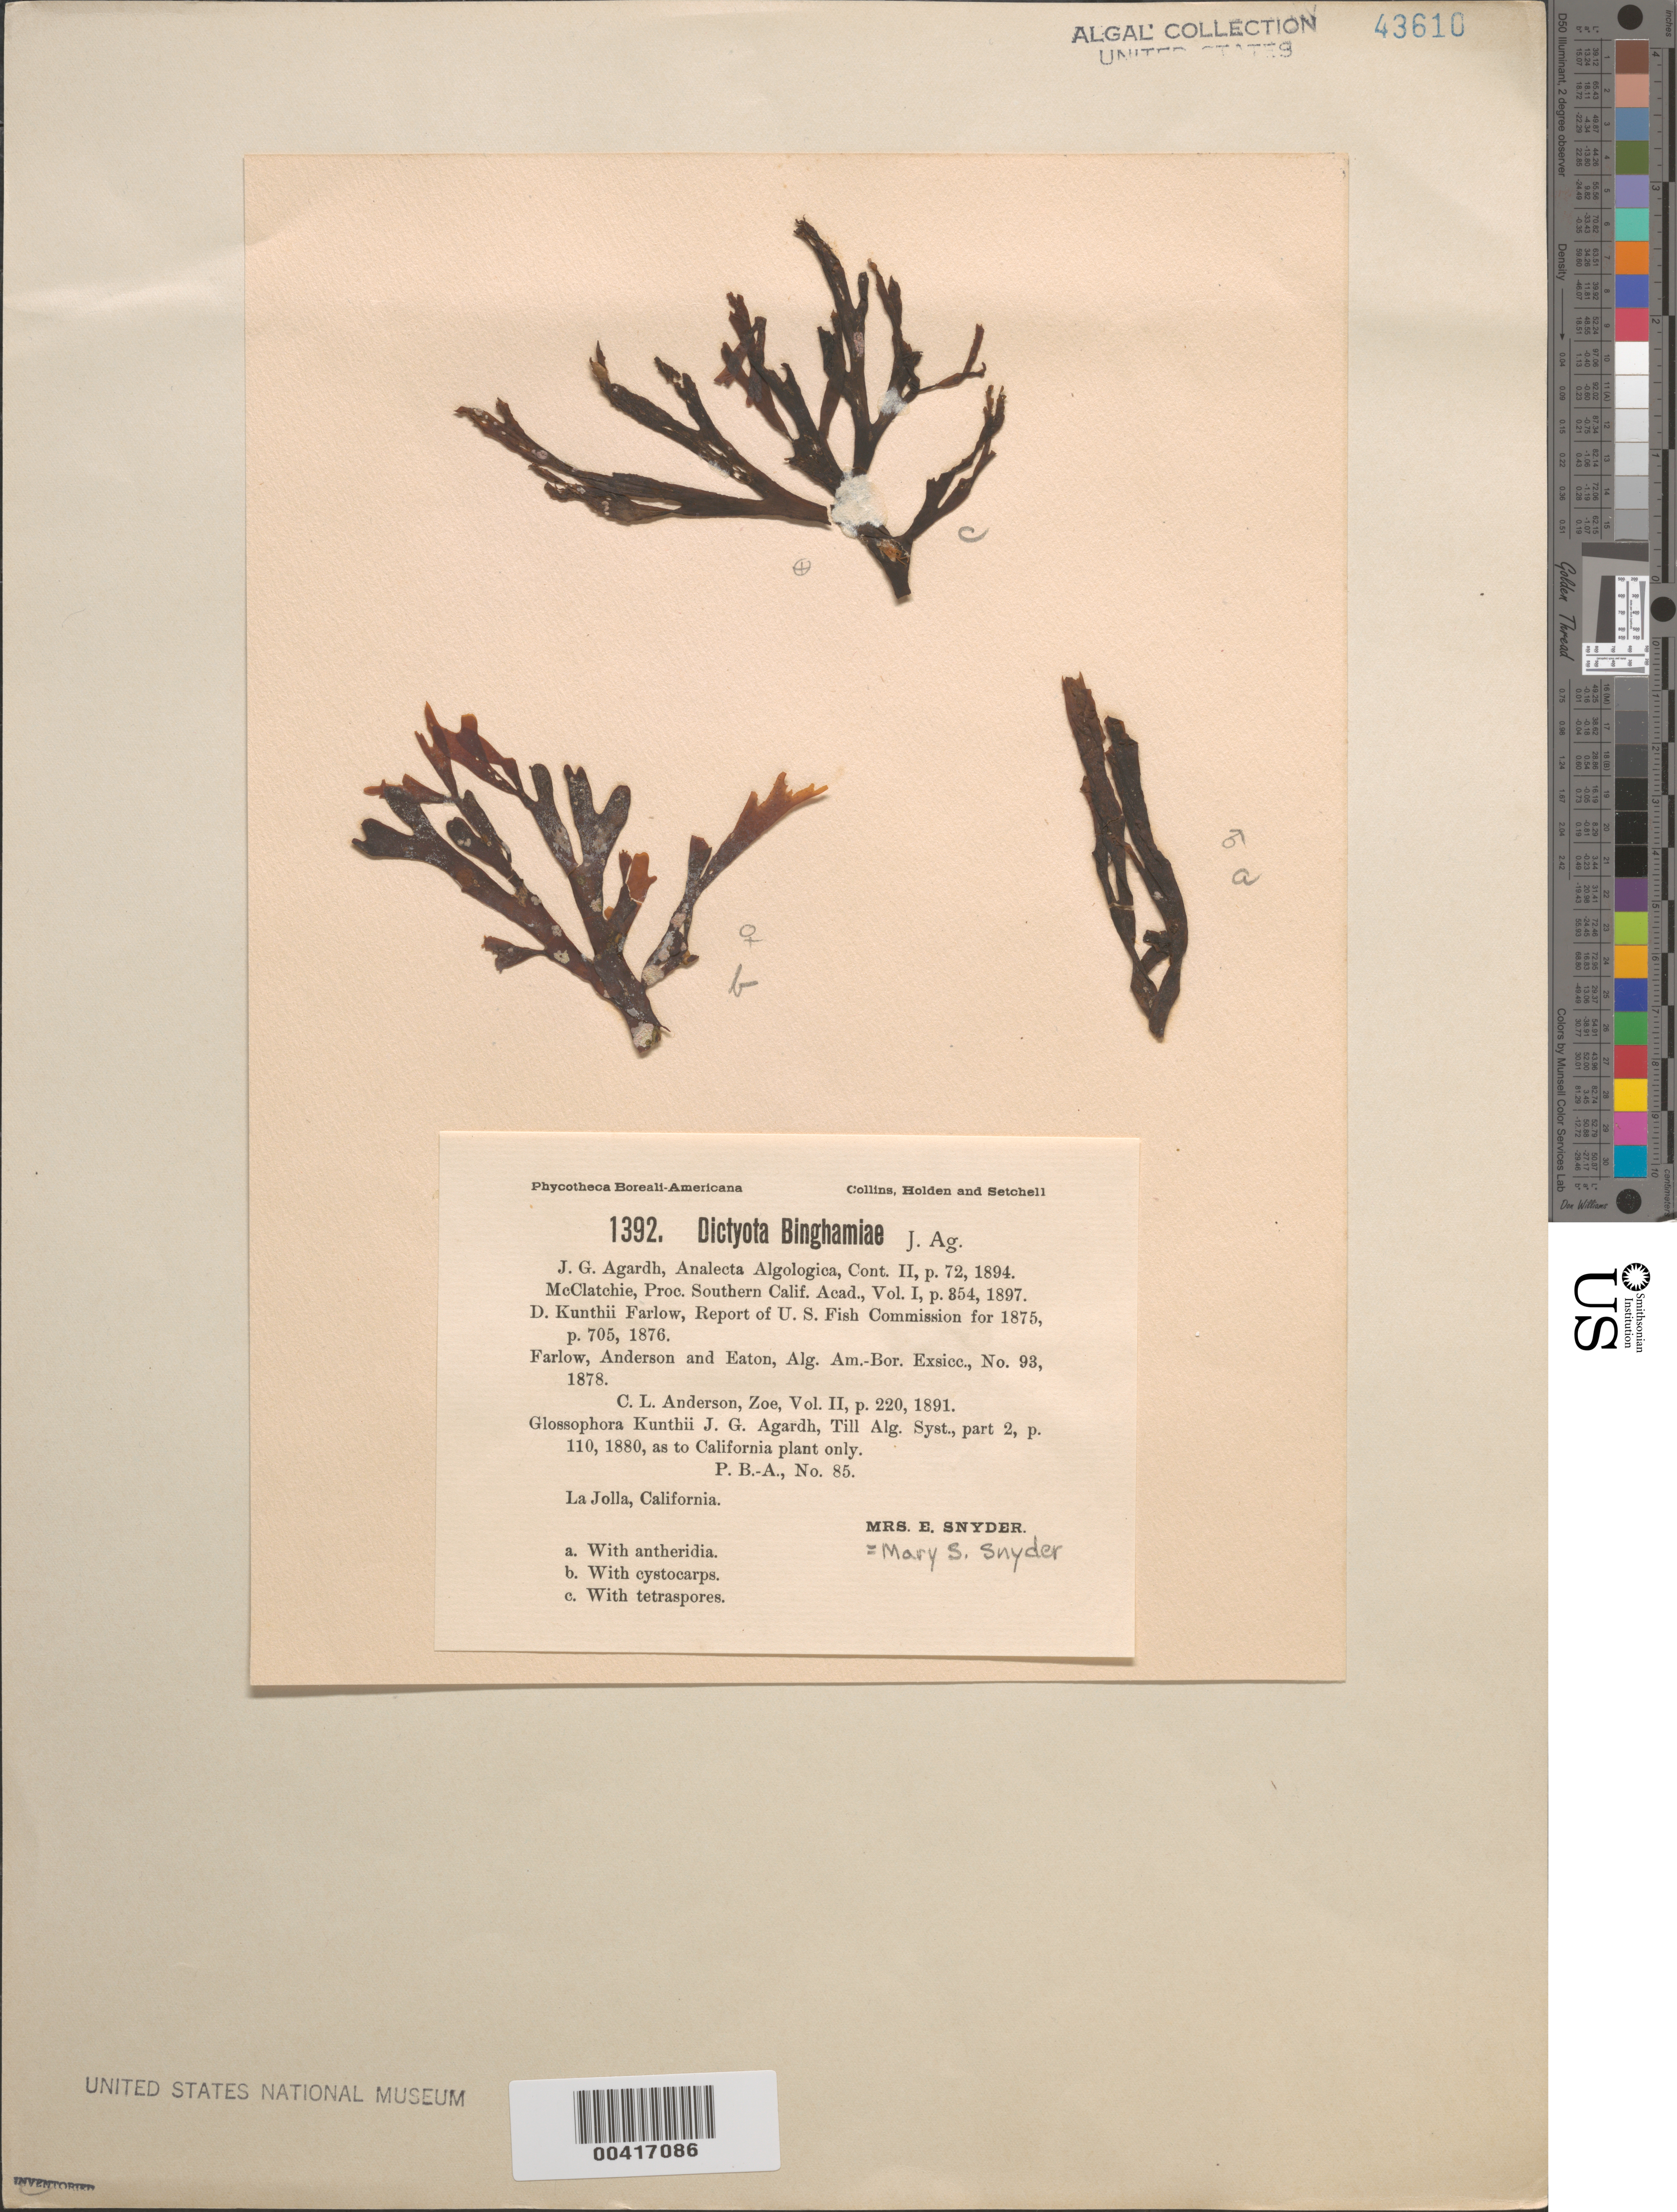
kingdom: Chromista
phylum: Ochrophyta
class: Phaeophyceae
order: Dictyotales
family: Dictyotaceae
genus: Dictyota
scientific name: Dictyota binghamiae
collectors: M. Snyder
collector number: PB-A 1392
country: United States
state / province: California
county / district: San Diego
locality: La Jolla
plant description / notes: Collins, Holden & Setchell, Phycotheca Boreali-Americana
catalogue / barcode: US 43610